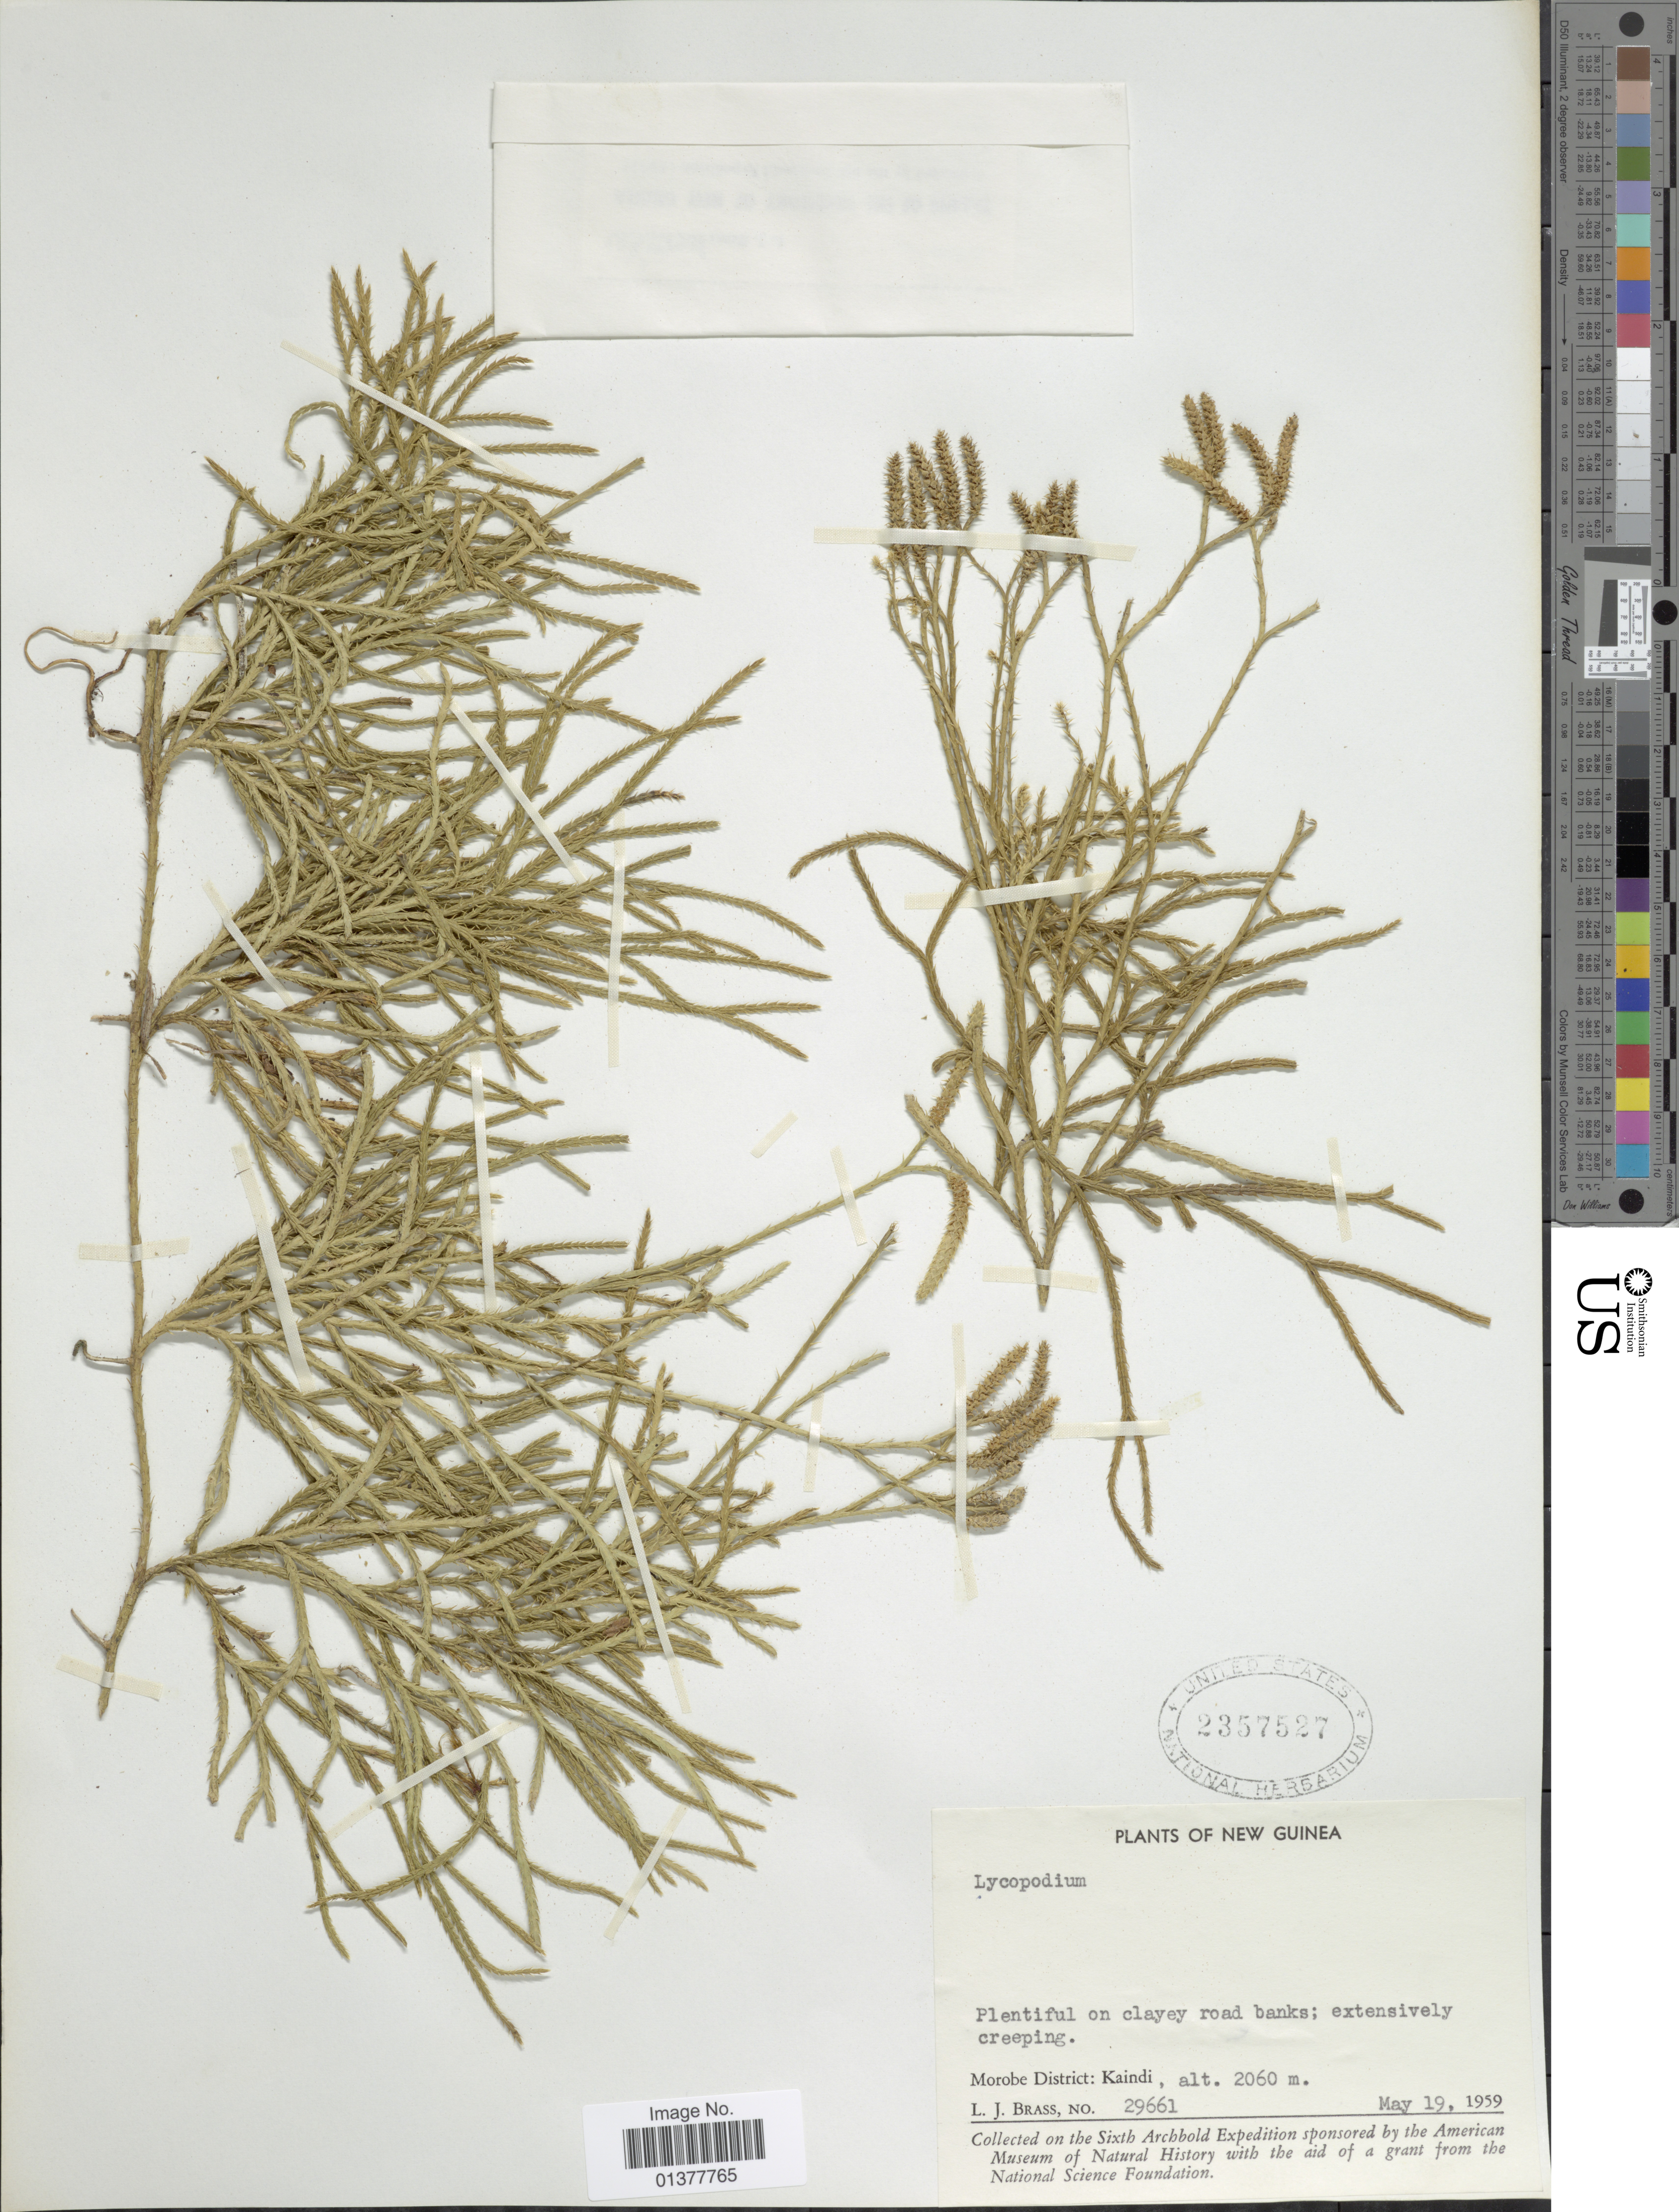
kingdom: Plantae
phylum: Tracheophyta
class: Lycopodiopsida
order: Lycopodiales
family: Lycopodiaceae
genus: Diphasiastrum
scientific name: Diphasiastrum complanatum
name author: (L.) Holub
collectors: L. J. Brass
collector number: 29661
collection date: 1959-05-19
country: Papua New Guinea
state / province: Morobe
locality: Kaindi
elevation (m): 2060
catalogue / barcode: US 2357527